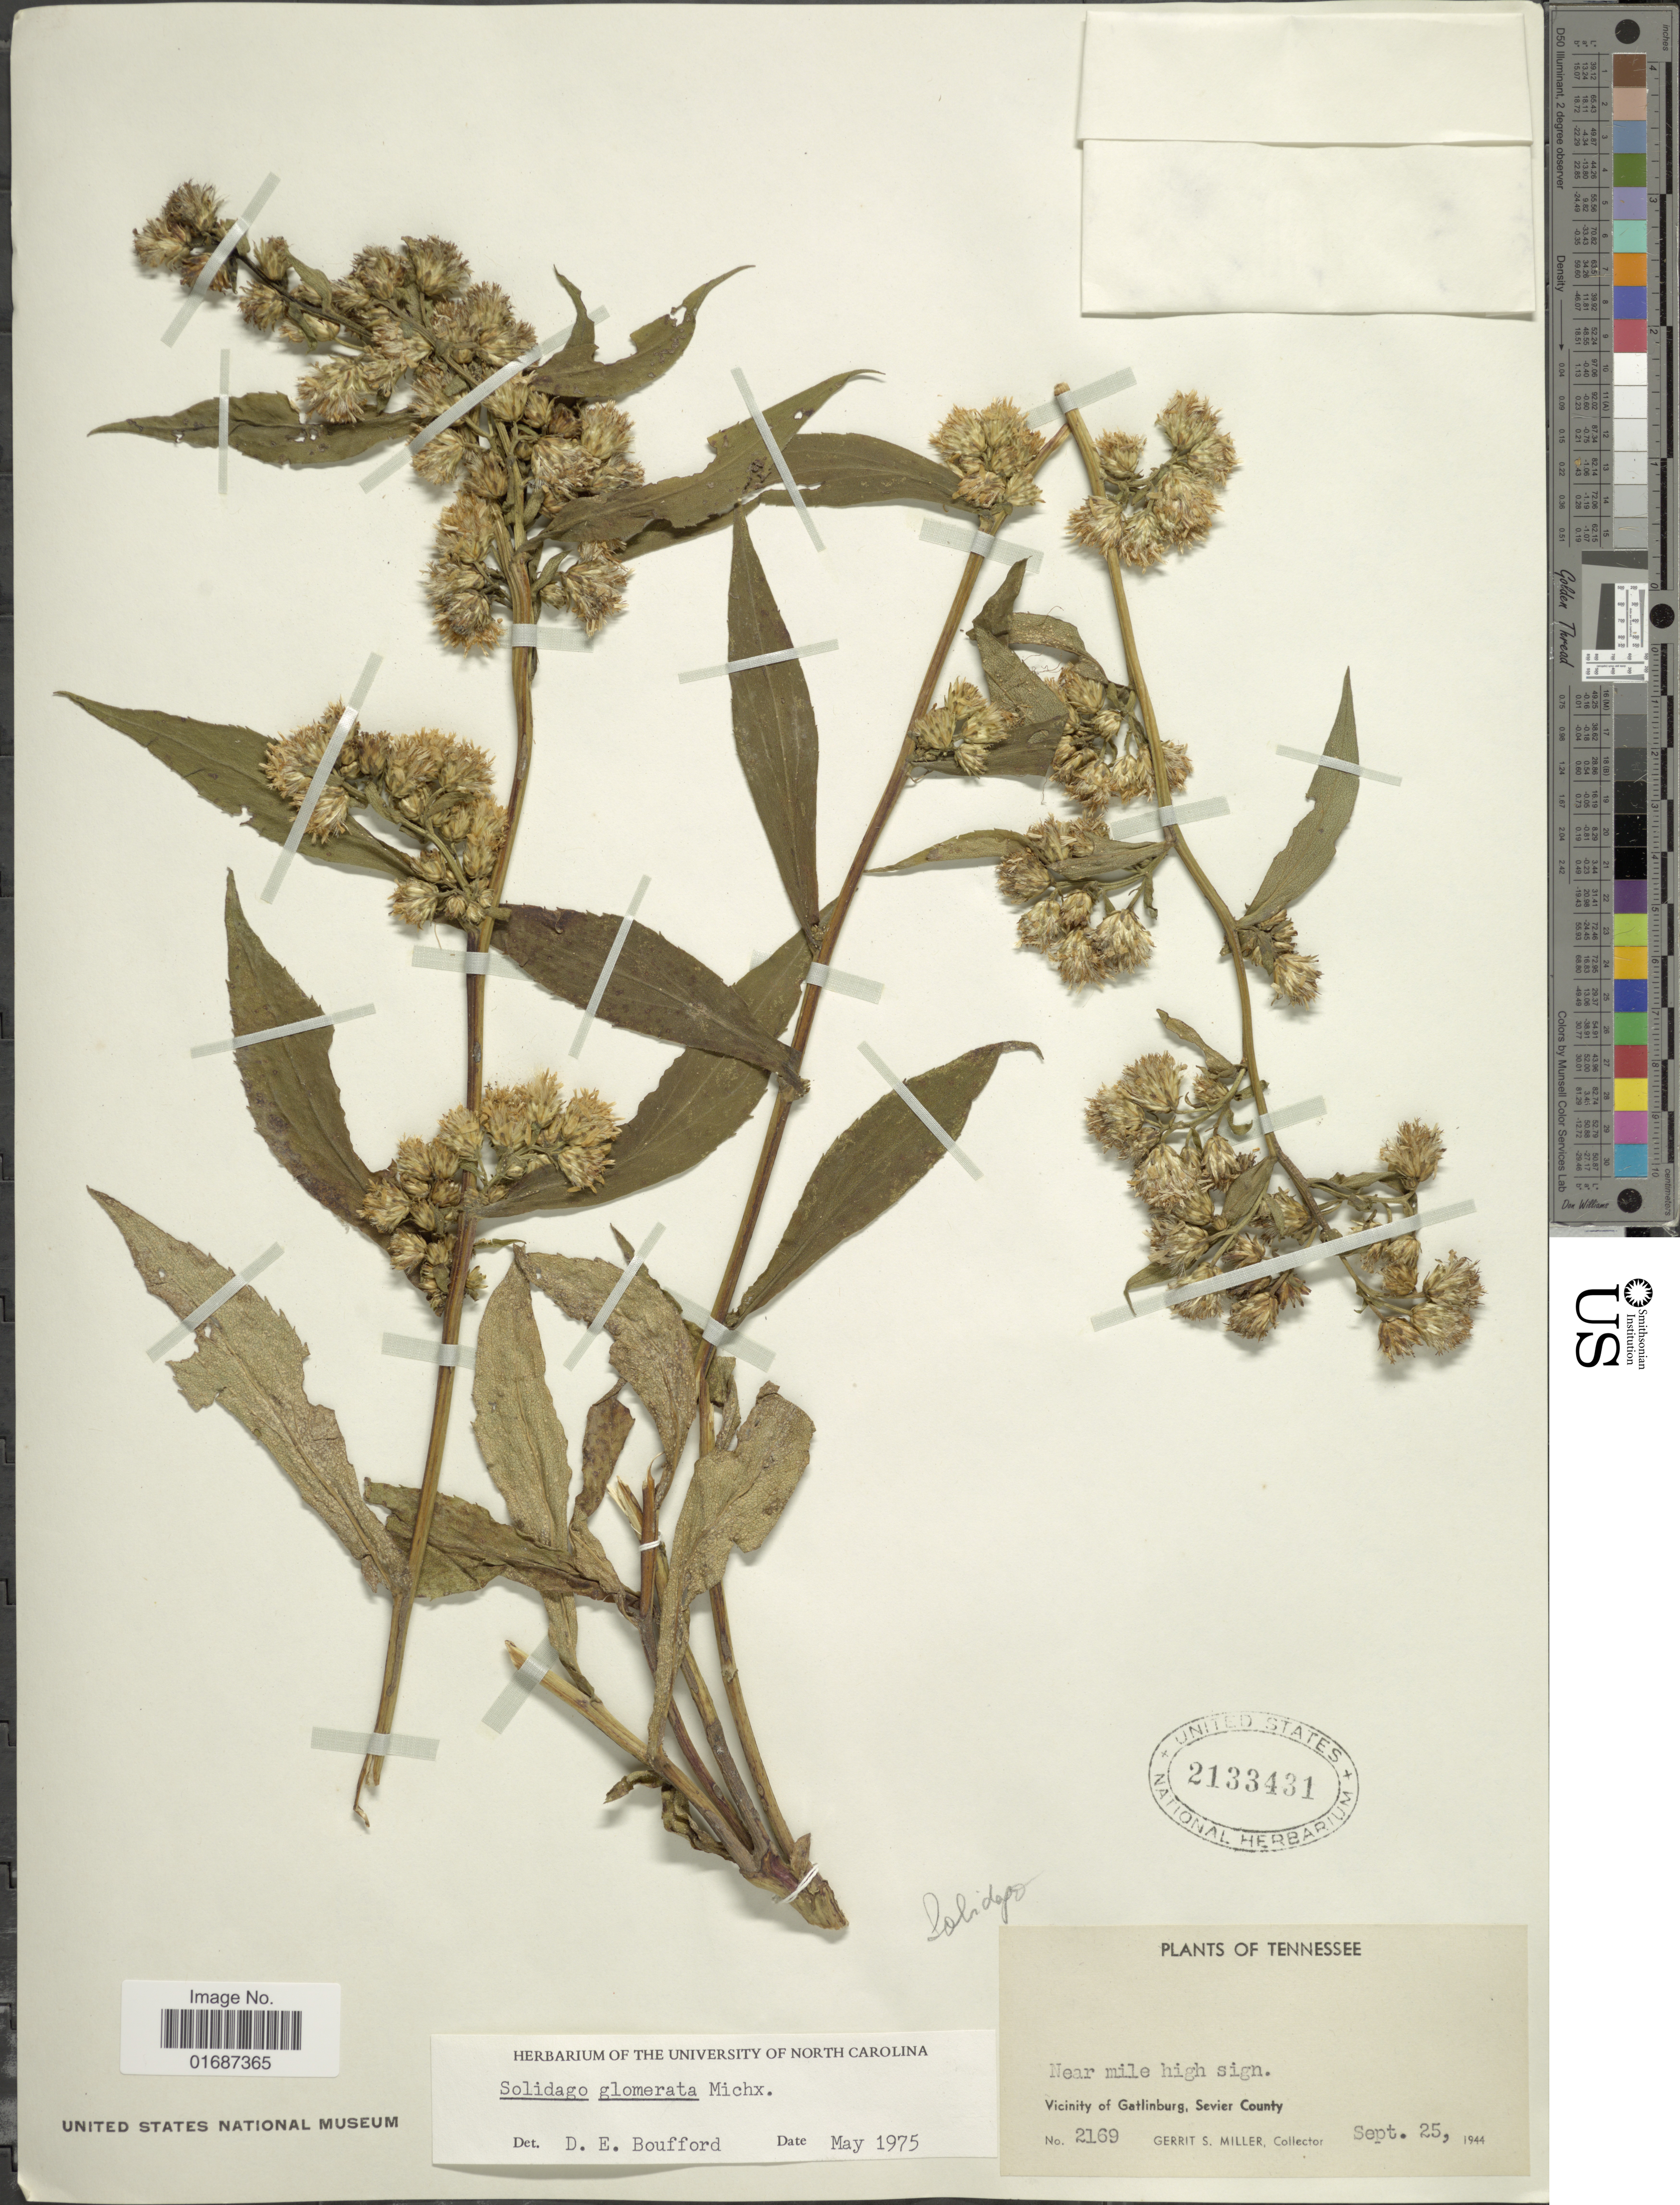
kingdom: Plantae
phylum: Tracheophyta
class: Magnoliopsida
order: Asterales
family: Asteraceae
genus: Solidago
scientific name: Solidago glomerata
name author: Michx.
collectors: G. S. Miller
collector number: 2169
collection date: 1944-09-25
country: United States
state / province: Tennessee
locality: Near mile high sign. Vicinity of Gatlinburg, Sevier County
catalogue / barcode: US 2133431